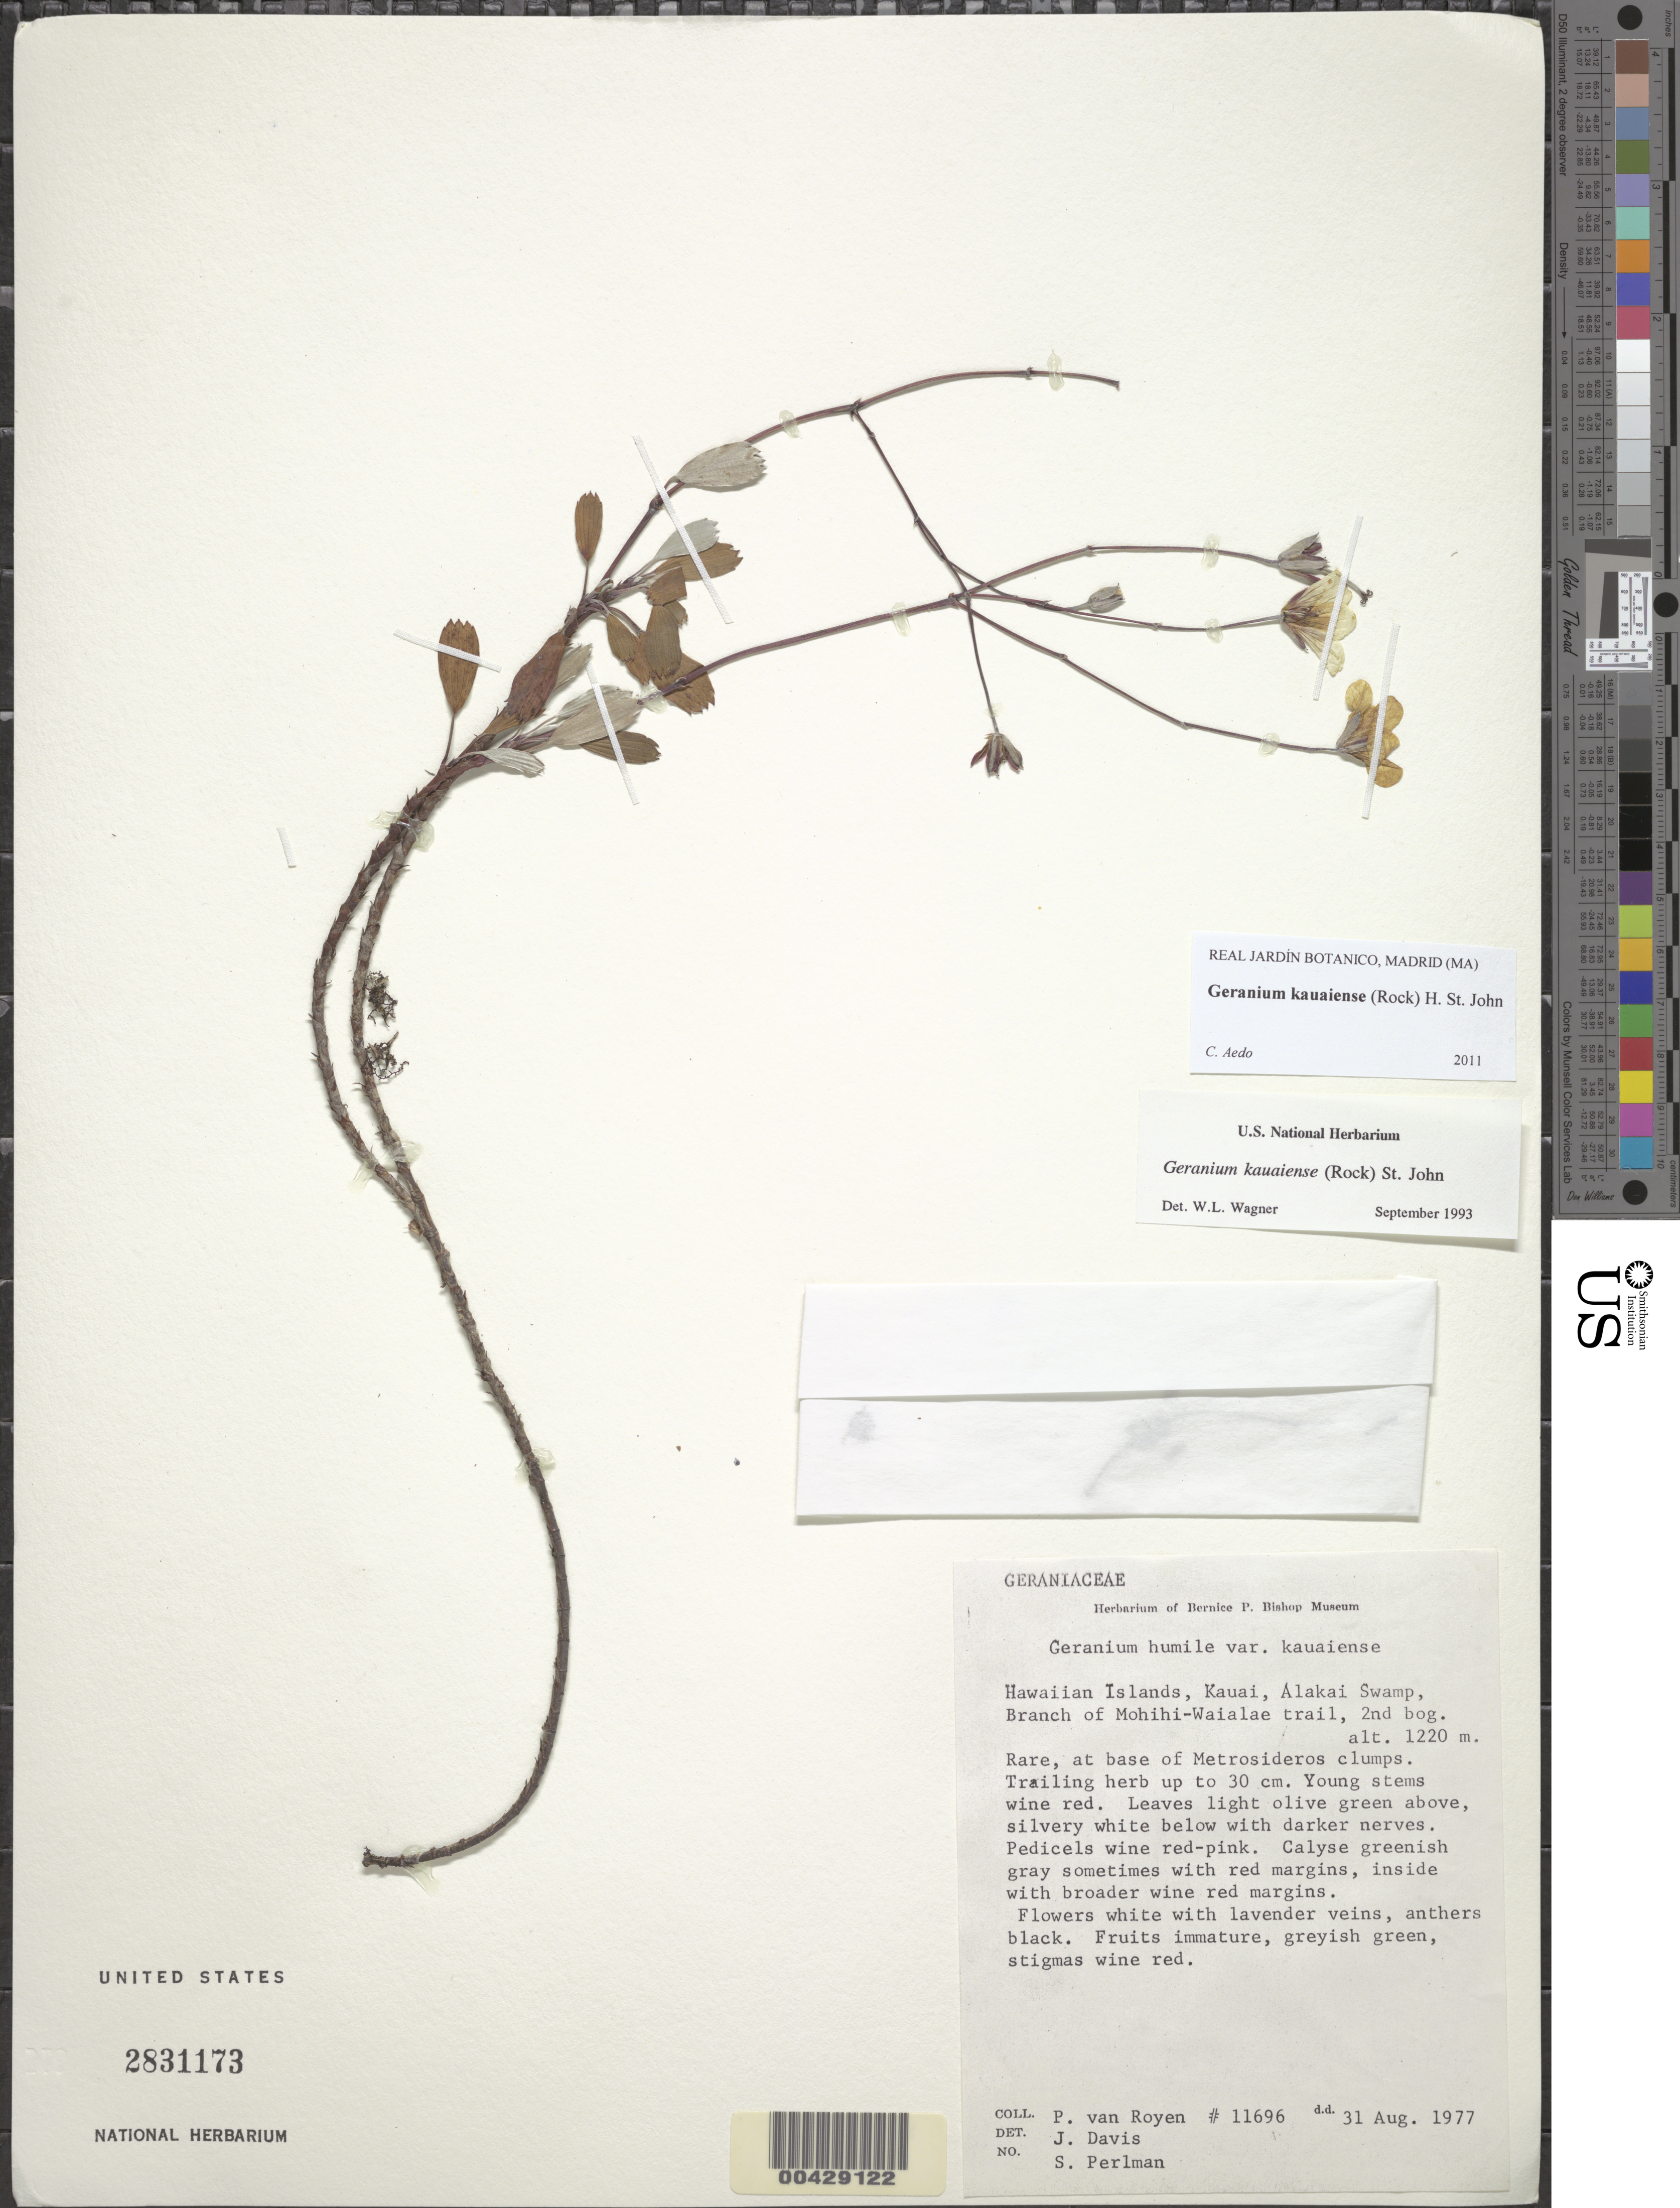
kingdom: Plantae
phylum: Tracheophyta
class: Magnoliopsida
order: Geraniales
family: Geraniaceae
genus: Geranium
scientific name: Geranium kauaiense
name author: (Rock) H. St. John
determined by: Aedo, C.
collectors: P. van Royen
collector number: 11696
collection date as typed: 31 Aug 1977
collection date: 1977-08-31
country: United States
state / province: Hawaii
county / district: Kauai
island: Kaua'i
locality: Alakai Swamp, Branch of Mohihi-Waialae trail, 2nd bog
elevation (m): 1220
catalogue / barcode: US 2831173